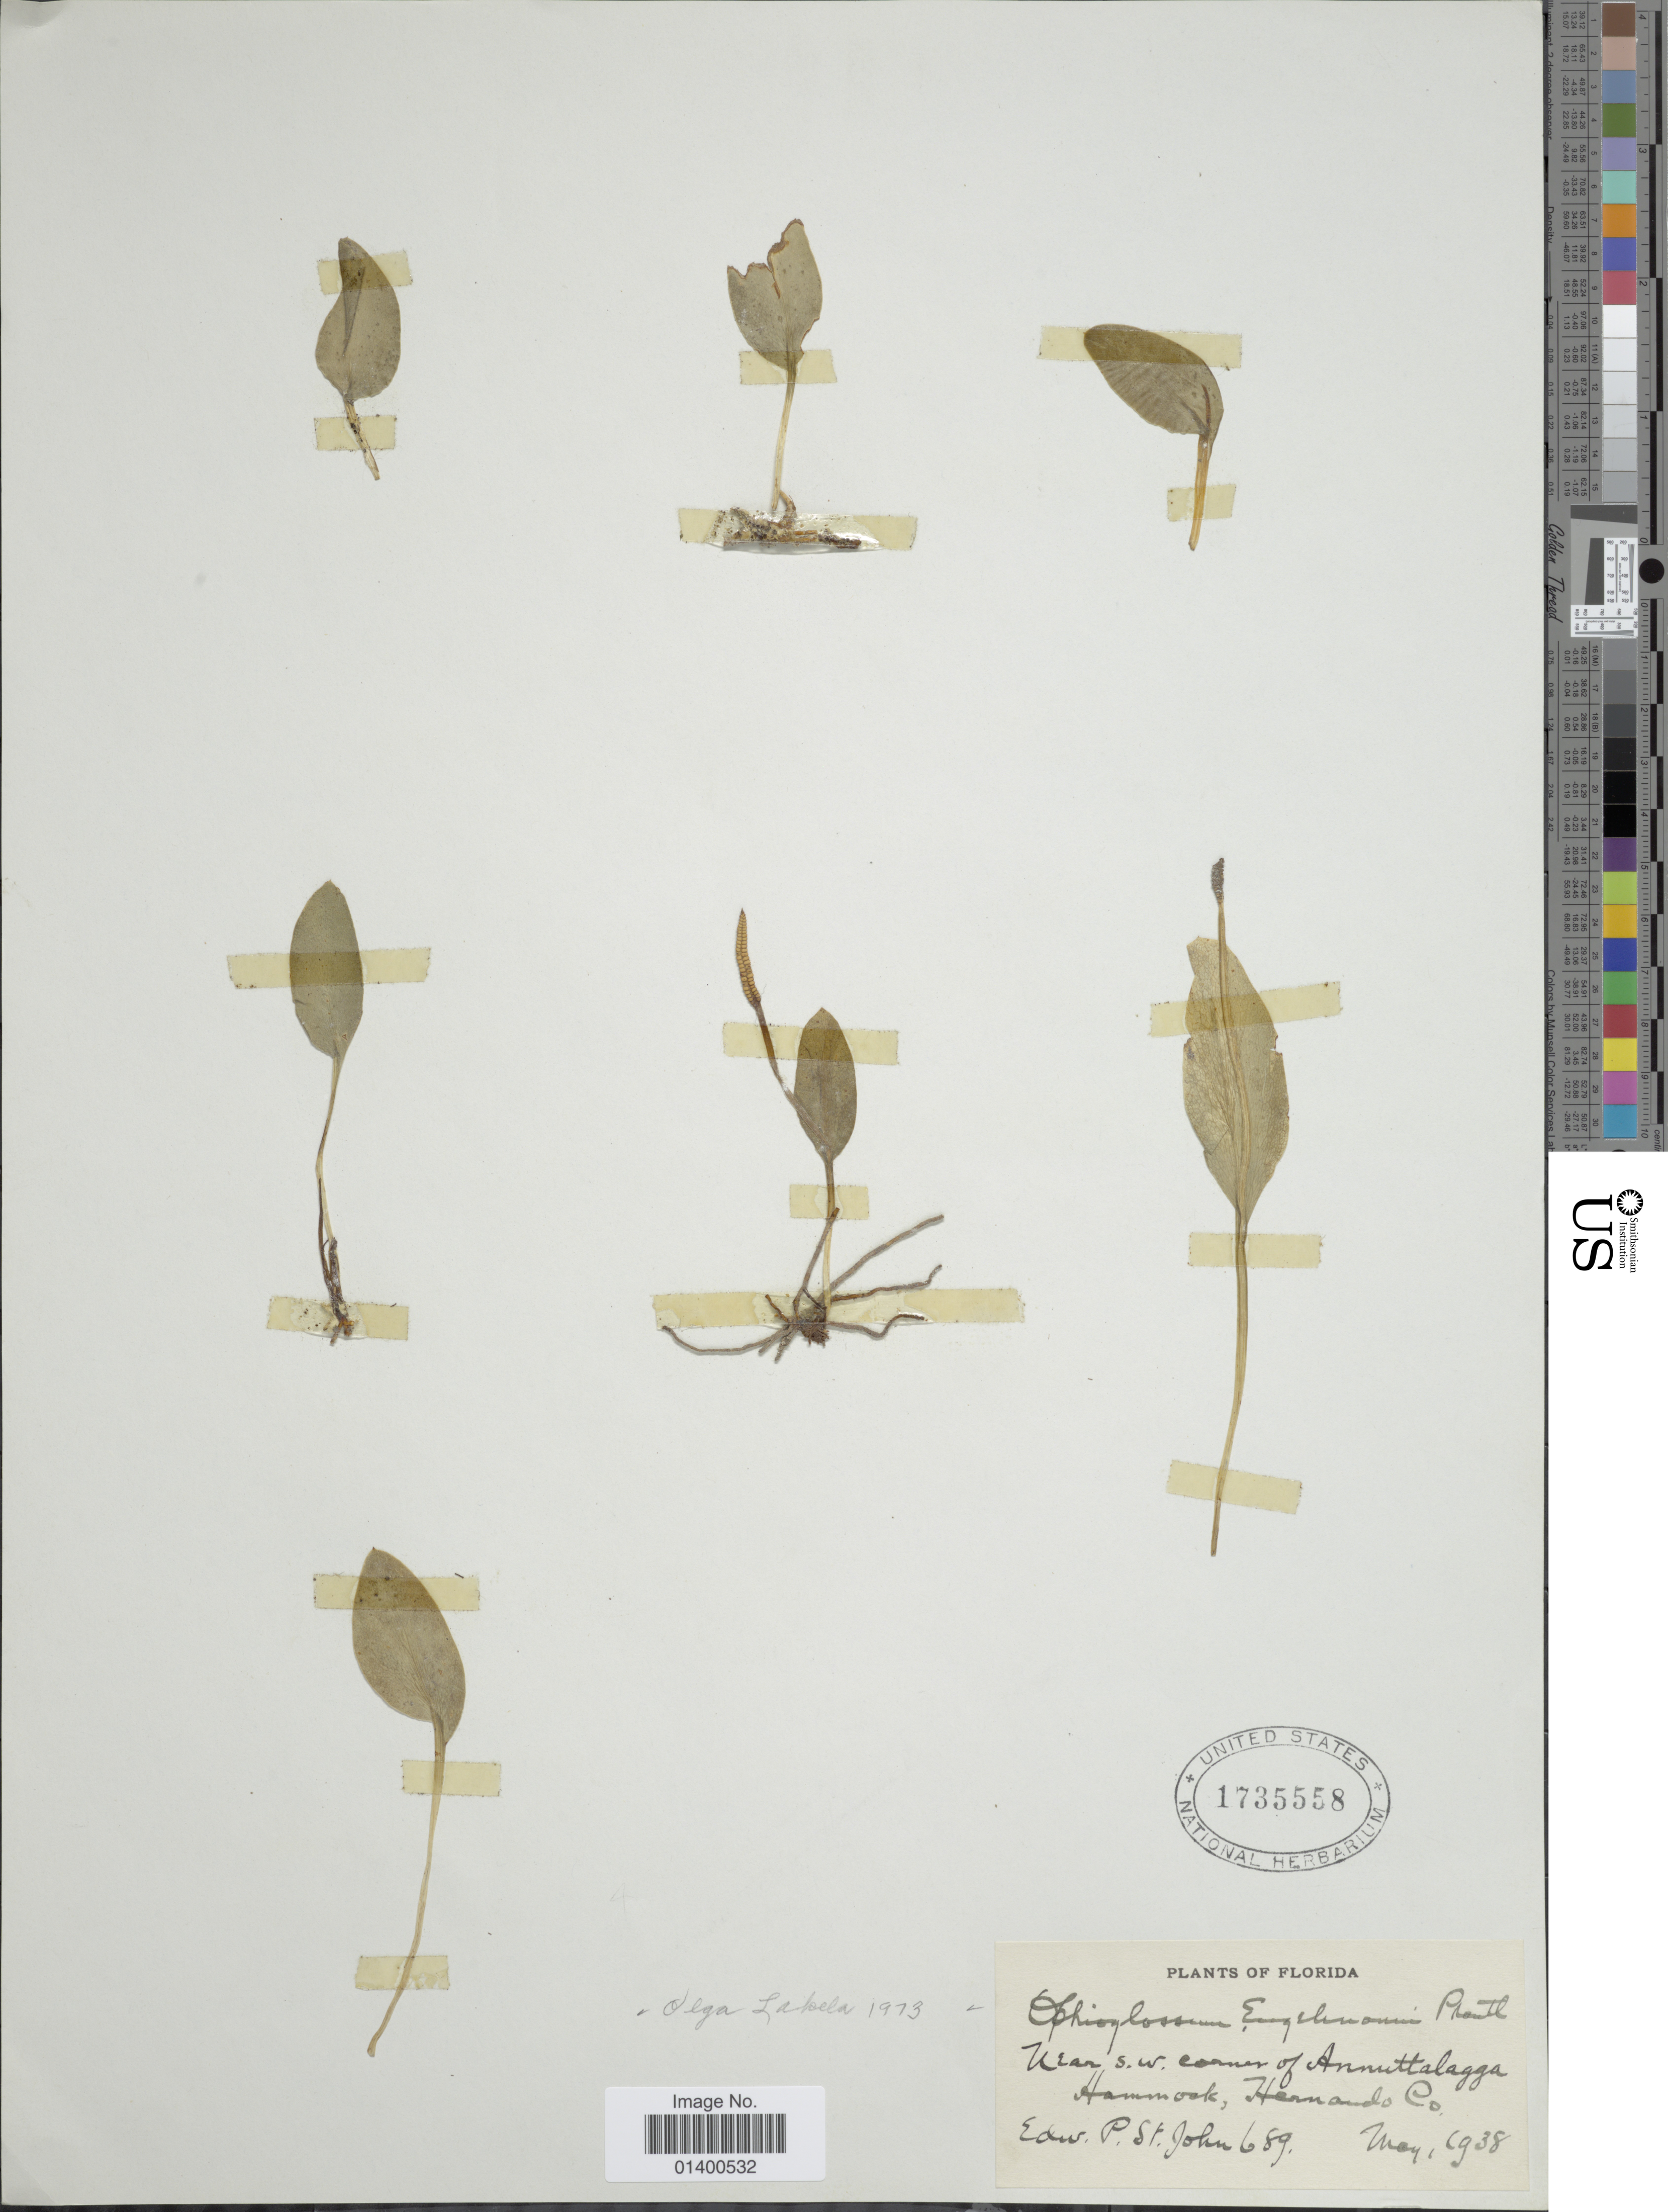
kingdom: Plantae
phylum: Tracheophyta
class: Polypodiopsida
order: Ophioglossales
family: Ophioglossaceae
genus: Ophioglossum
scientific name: Ophioglossum engelmannii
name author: Prantl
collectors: E. P. St. John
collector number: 689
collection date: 1938-05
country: United States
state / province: Florida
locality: Near s.w. corner of Annuttalagga, Hammock, Hernando Co.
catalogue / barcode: US 1735558